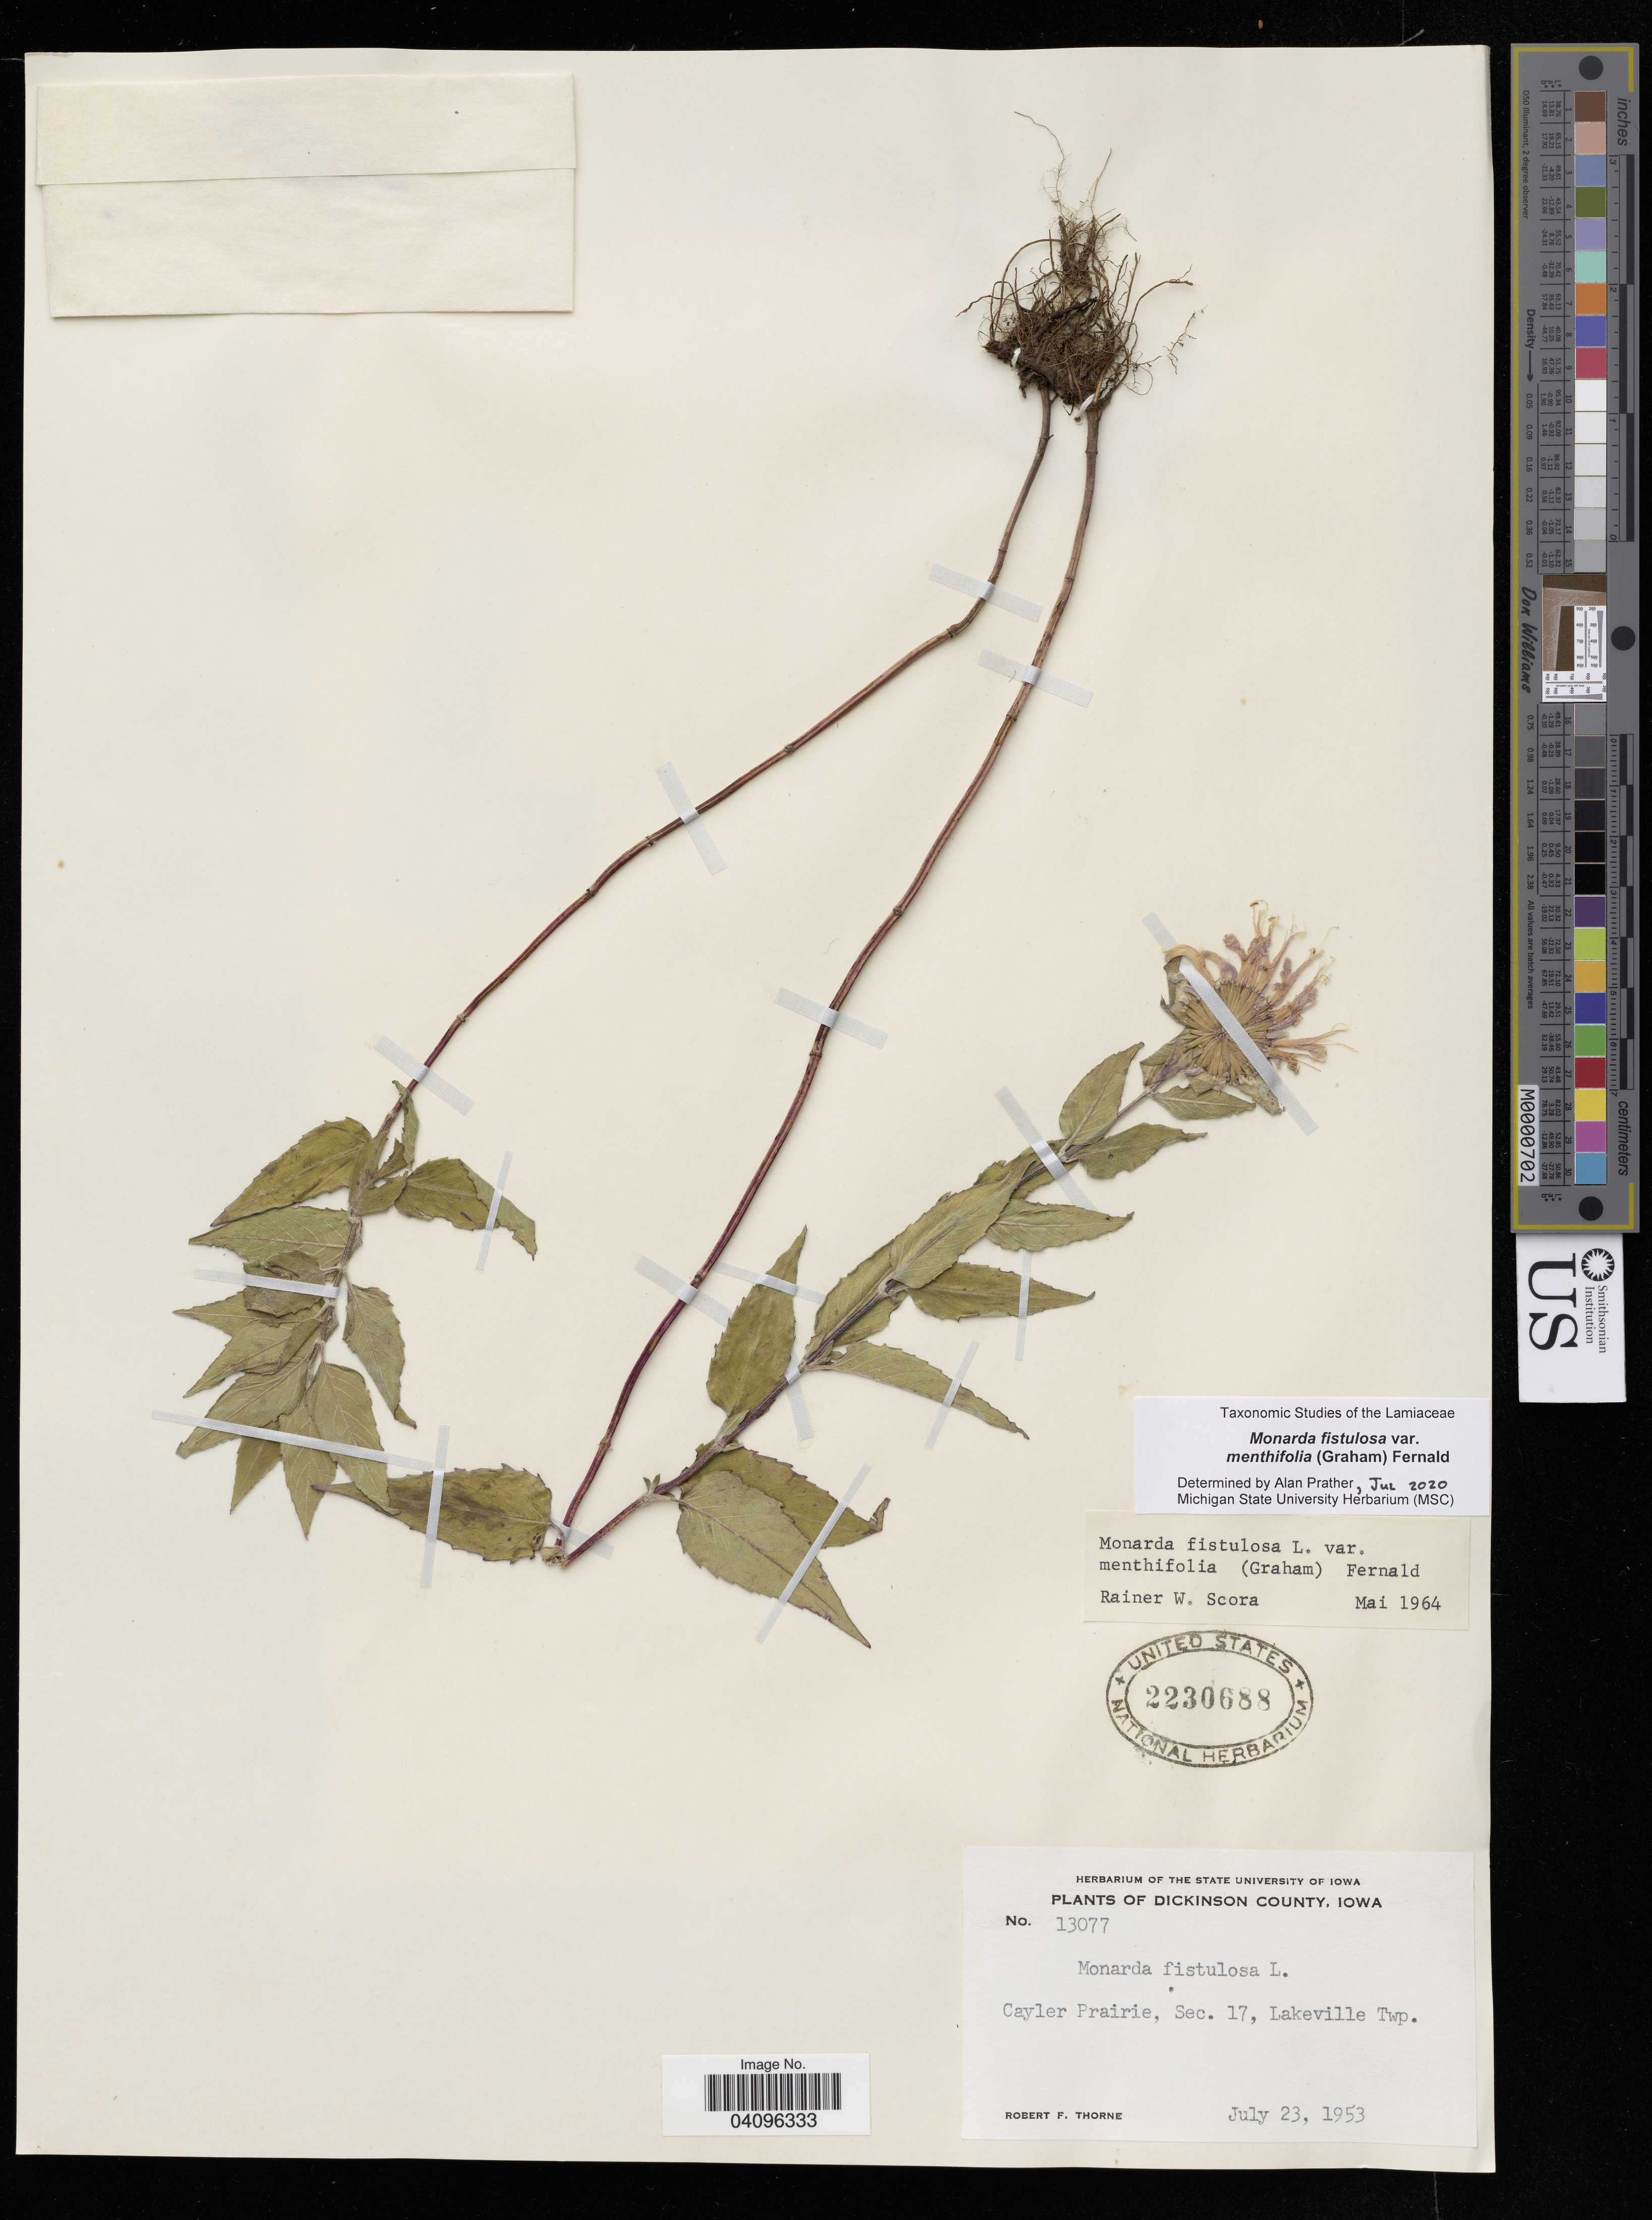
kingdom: Plantae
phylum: Tracheophyta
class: Magnoliopsida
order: Lamiales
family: Lamiaceae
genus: Monarda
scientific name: Monarda fistulosa subsp. menthifolia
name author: (Graham) L.S. Gill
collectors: R. F. Thorne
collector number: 13077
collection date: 1953-07-23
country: United States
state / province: Iowa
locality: Cayler Prairie, Sec. 17, Lakeville Twp.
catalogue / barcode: US 2230688